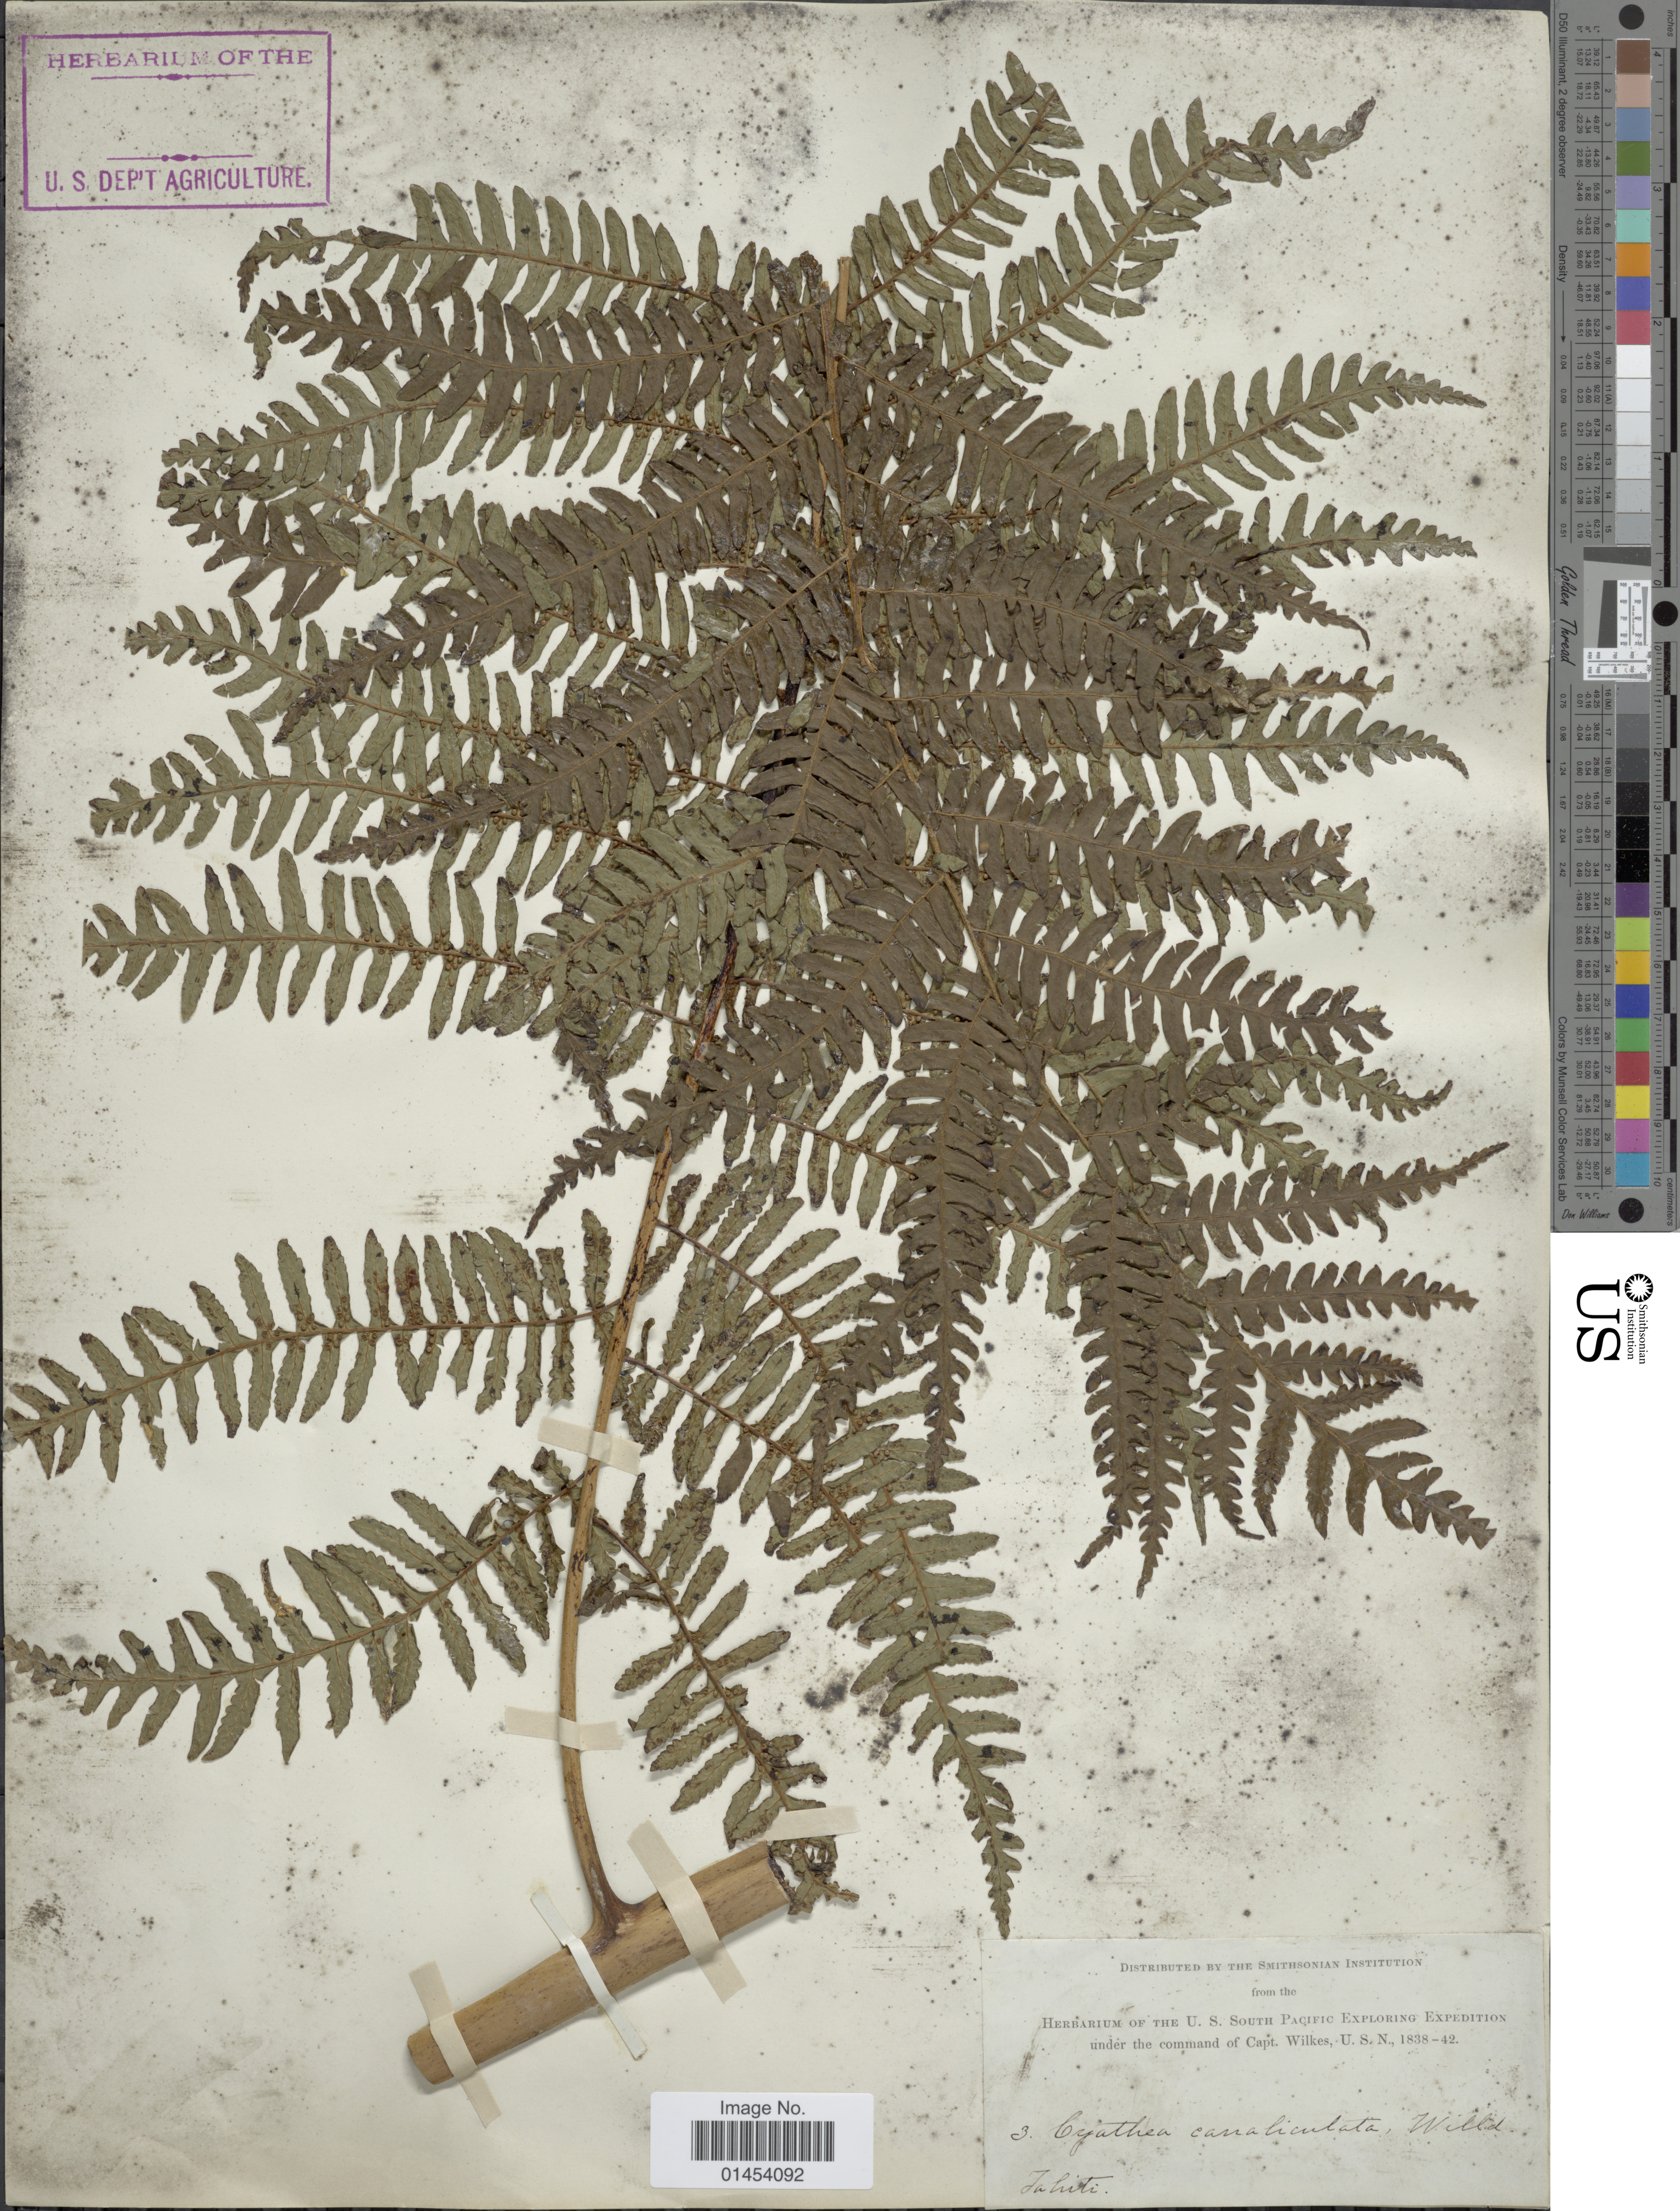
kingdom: Plantae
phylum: Tracheophyta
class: Polypodiopsida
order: Cyatheales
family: Cyatheaceae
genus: Cyathea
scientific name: Cyathea lunulata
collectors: Wilkes Explor. Exped.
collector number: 3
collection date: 1838/1842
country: French Polynesia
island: Tahiti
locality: Tahiti